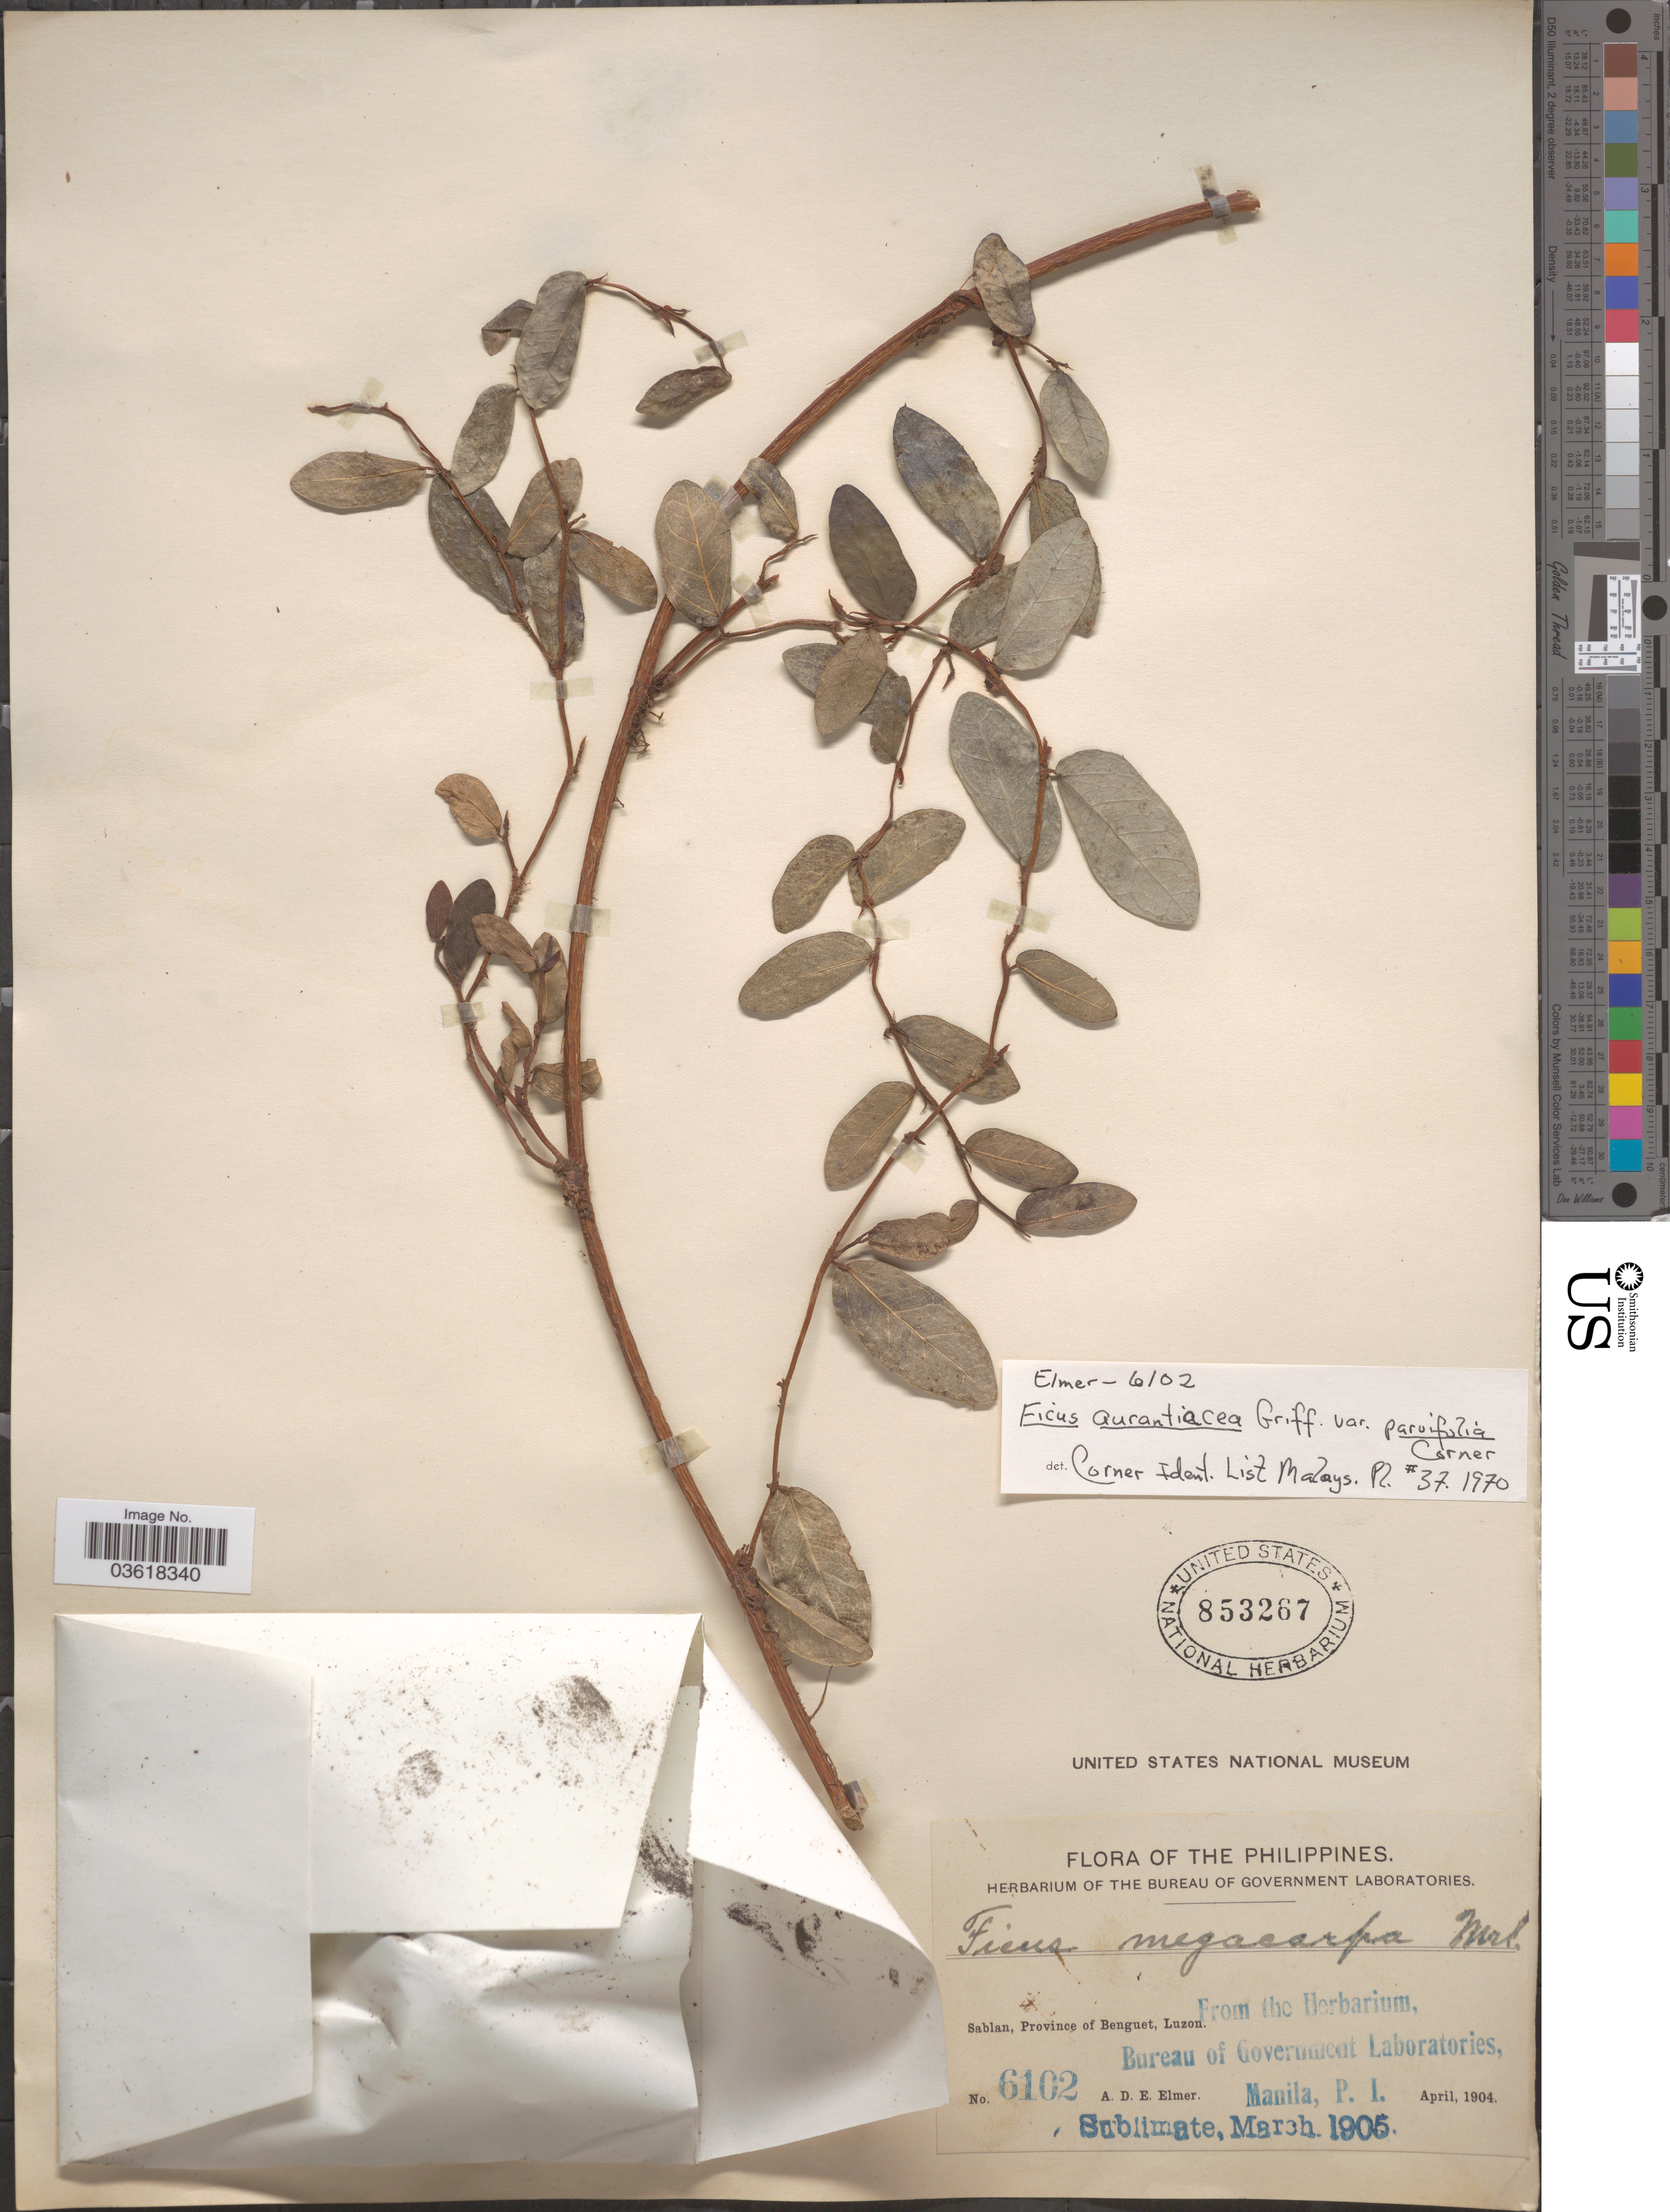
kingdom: Plantae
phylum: Tracheophyta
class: Magnoliopsida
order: Rosales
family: Moraceae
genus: Ficus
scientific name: Ficus aurantiacea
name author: Griff.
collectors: A. D. E. Elmer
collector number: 6102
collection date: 1904-04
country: Philippines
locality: Sablan, Province of Benguet, Luzon.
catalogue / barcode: US 853267